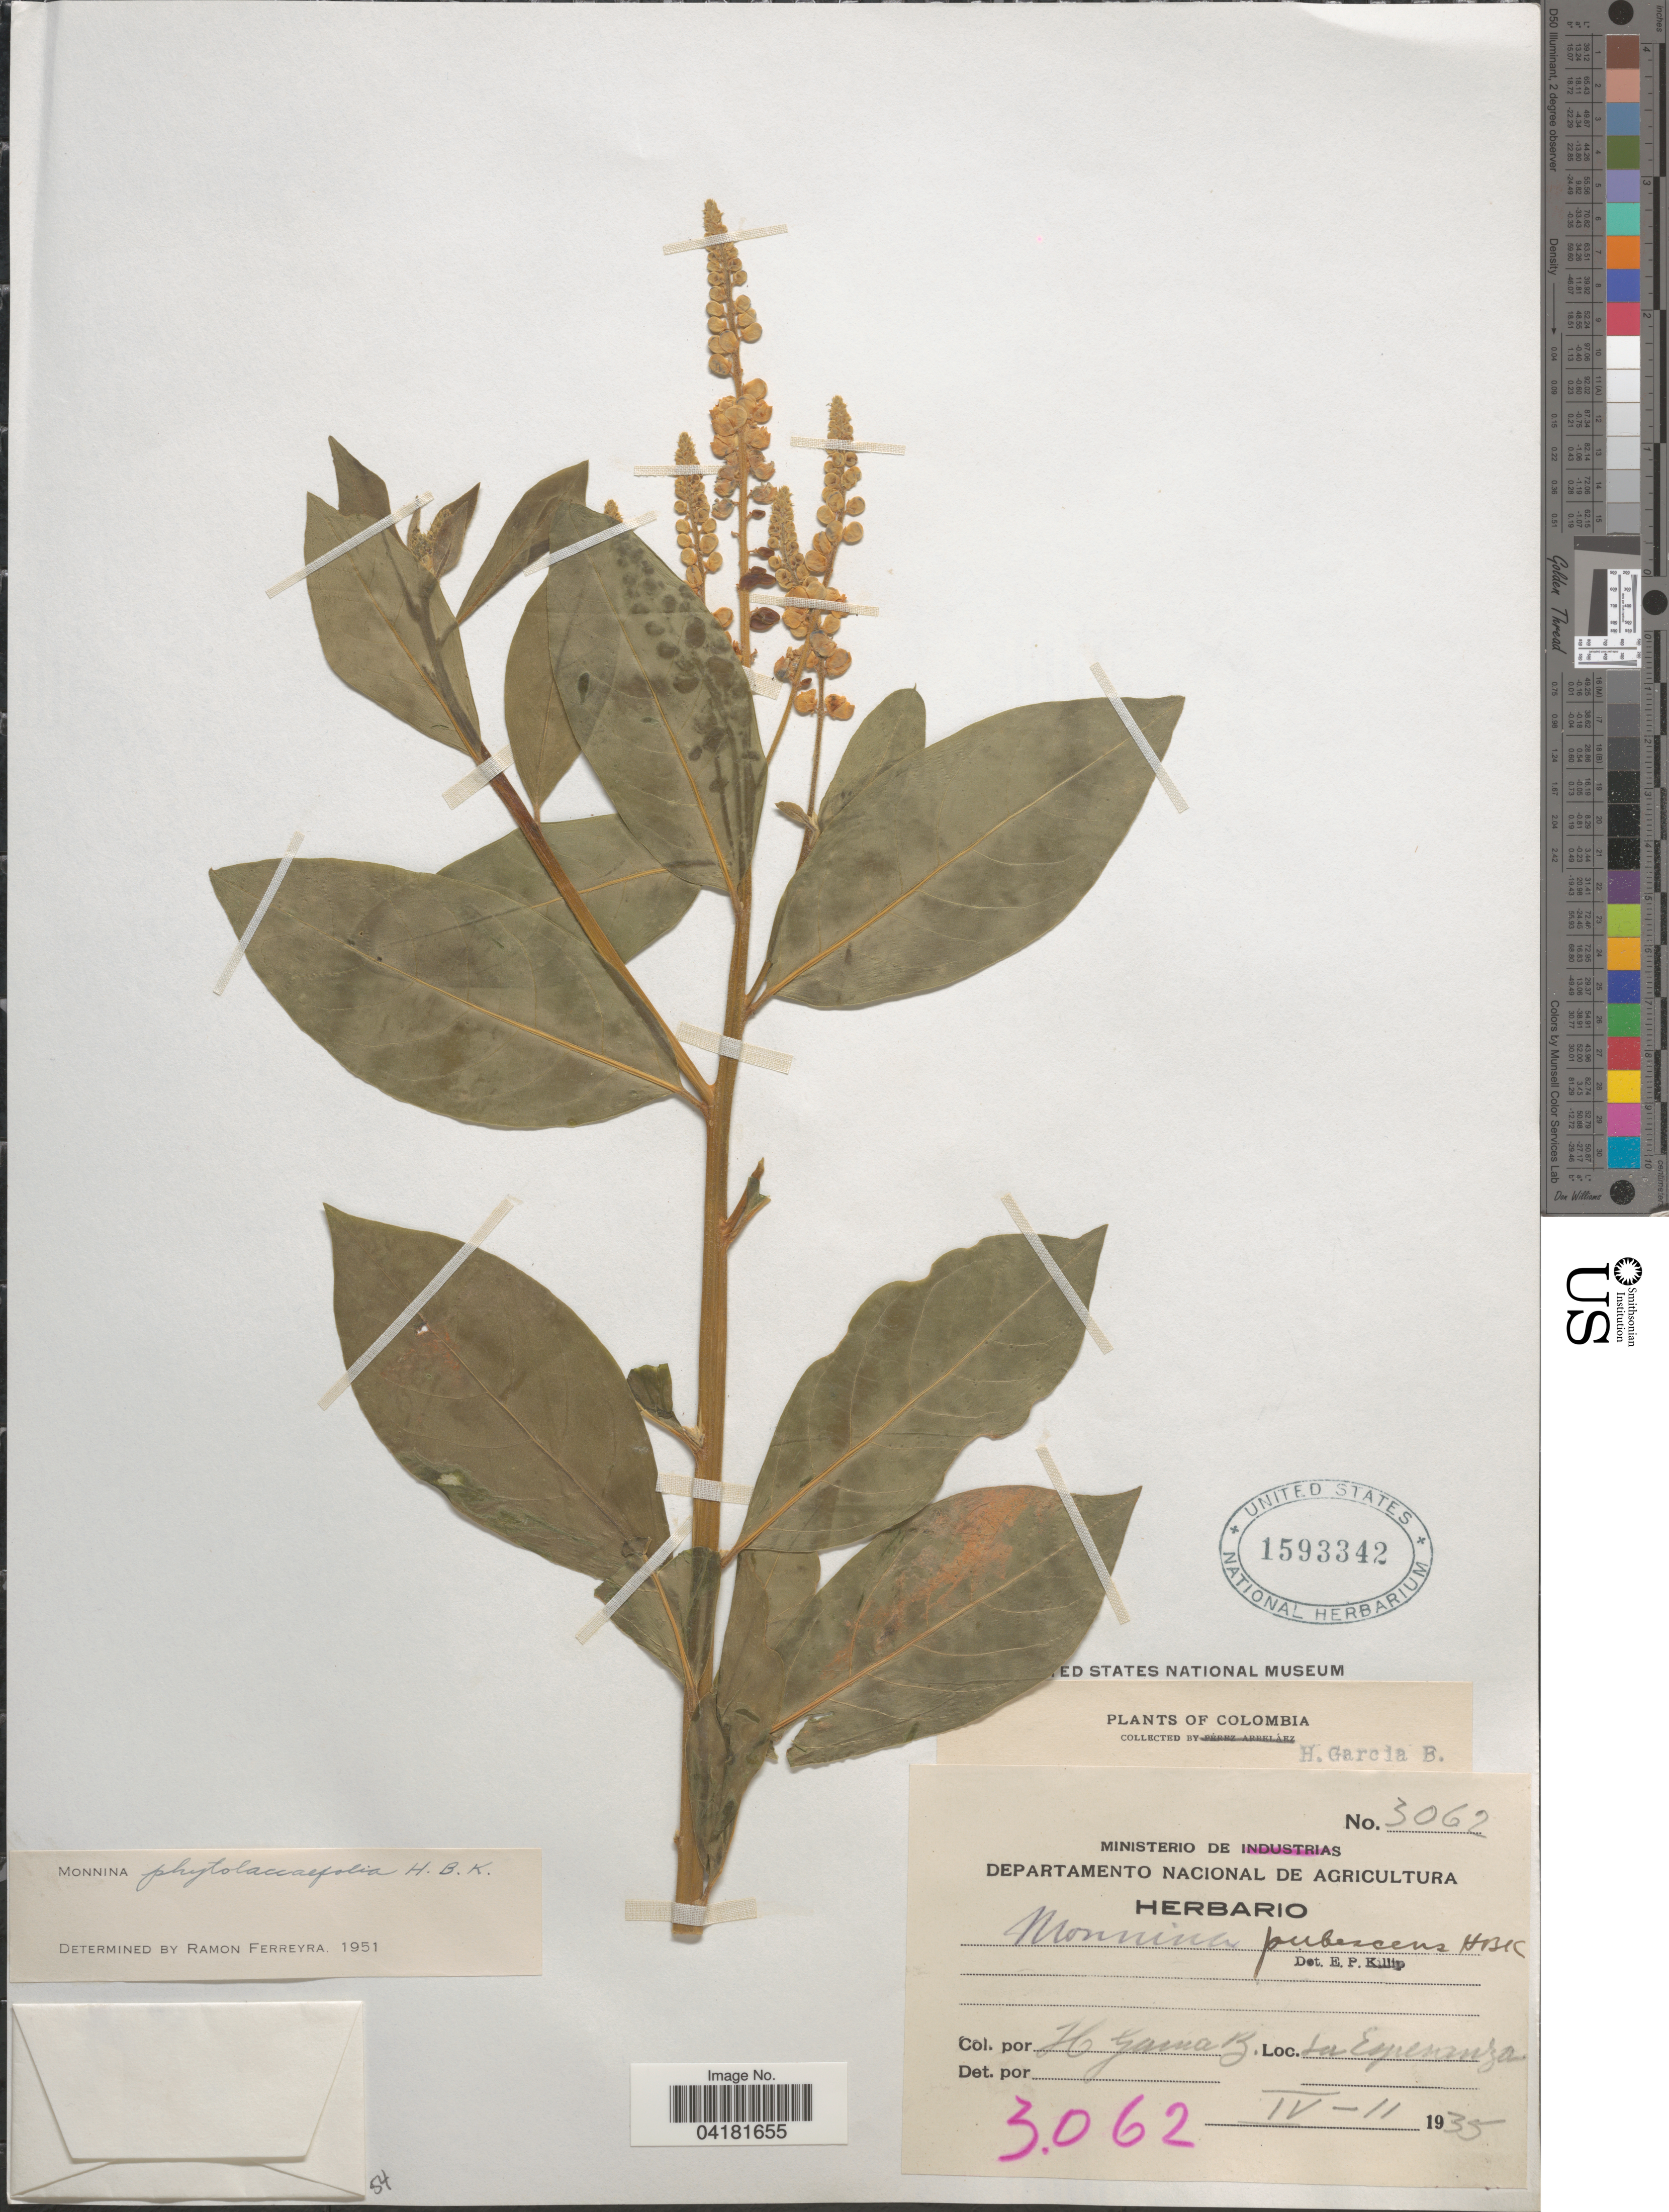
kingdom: Plantae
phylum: Tracheophyta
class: Magnoliopsida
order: Fabales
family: Polygalaceae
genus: Monnina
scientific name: Monnina phytolaccifolia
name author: Kunth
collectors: H. Gama B.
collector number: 3062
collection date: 1935-04-11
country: Colombia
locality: La Esperanza.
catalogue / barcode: US 1593342